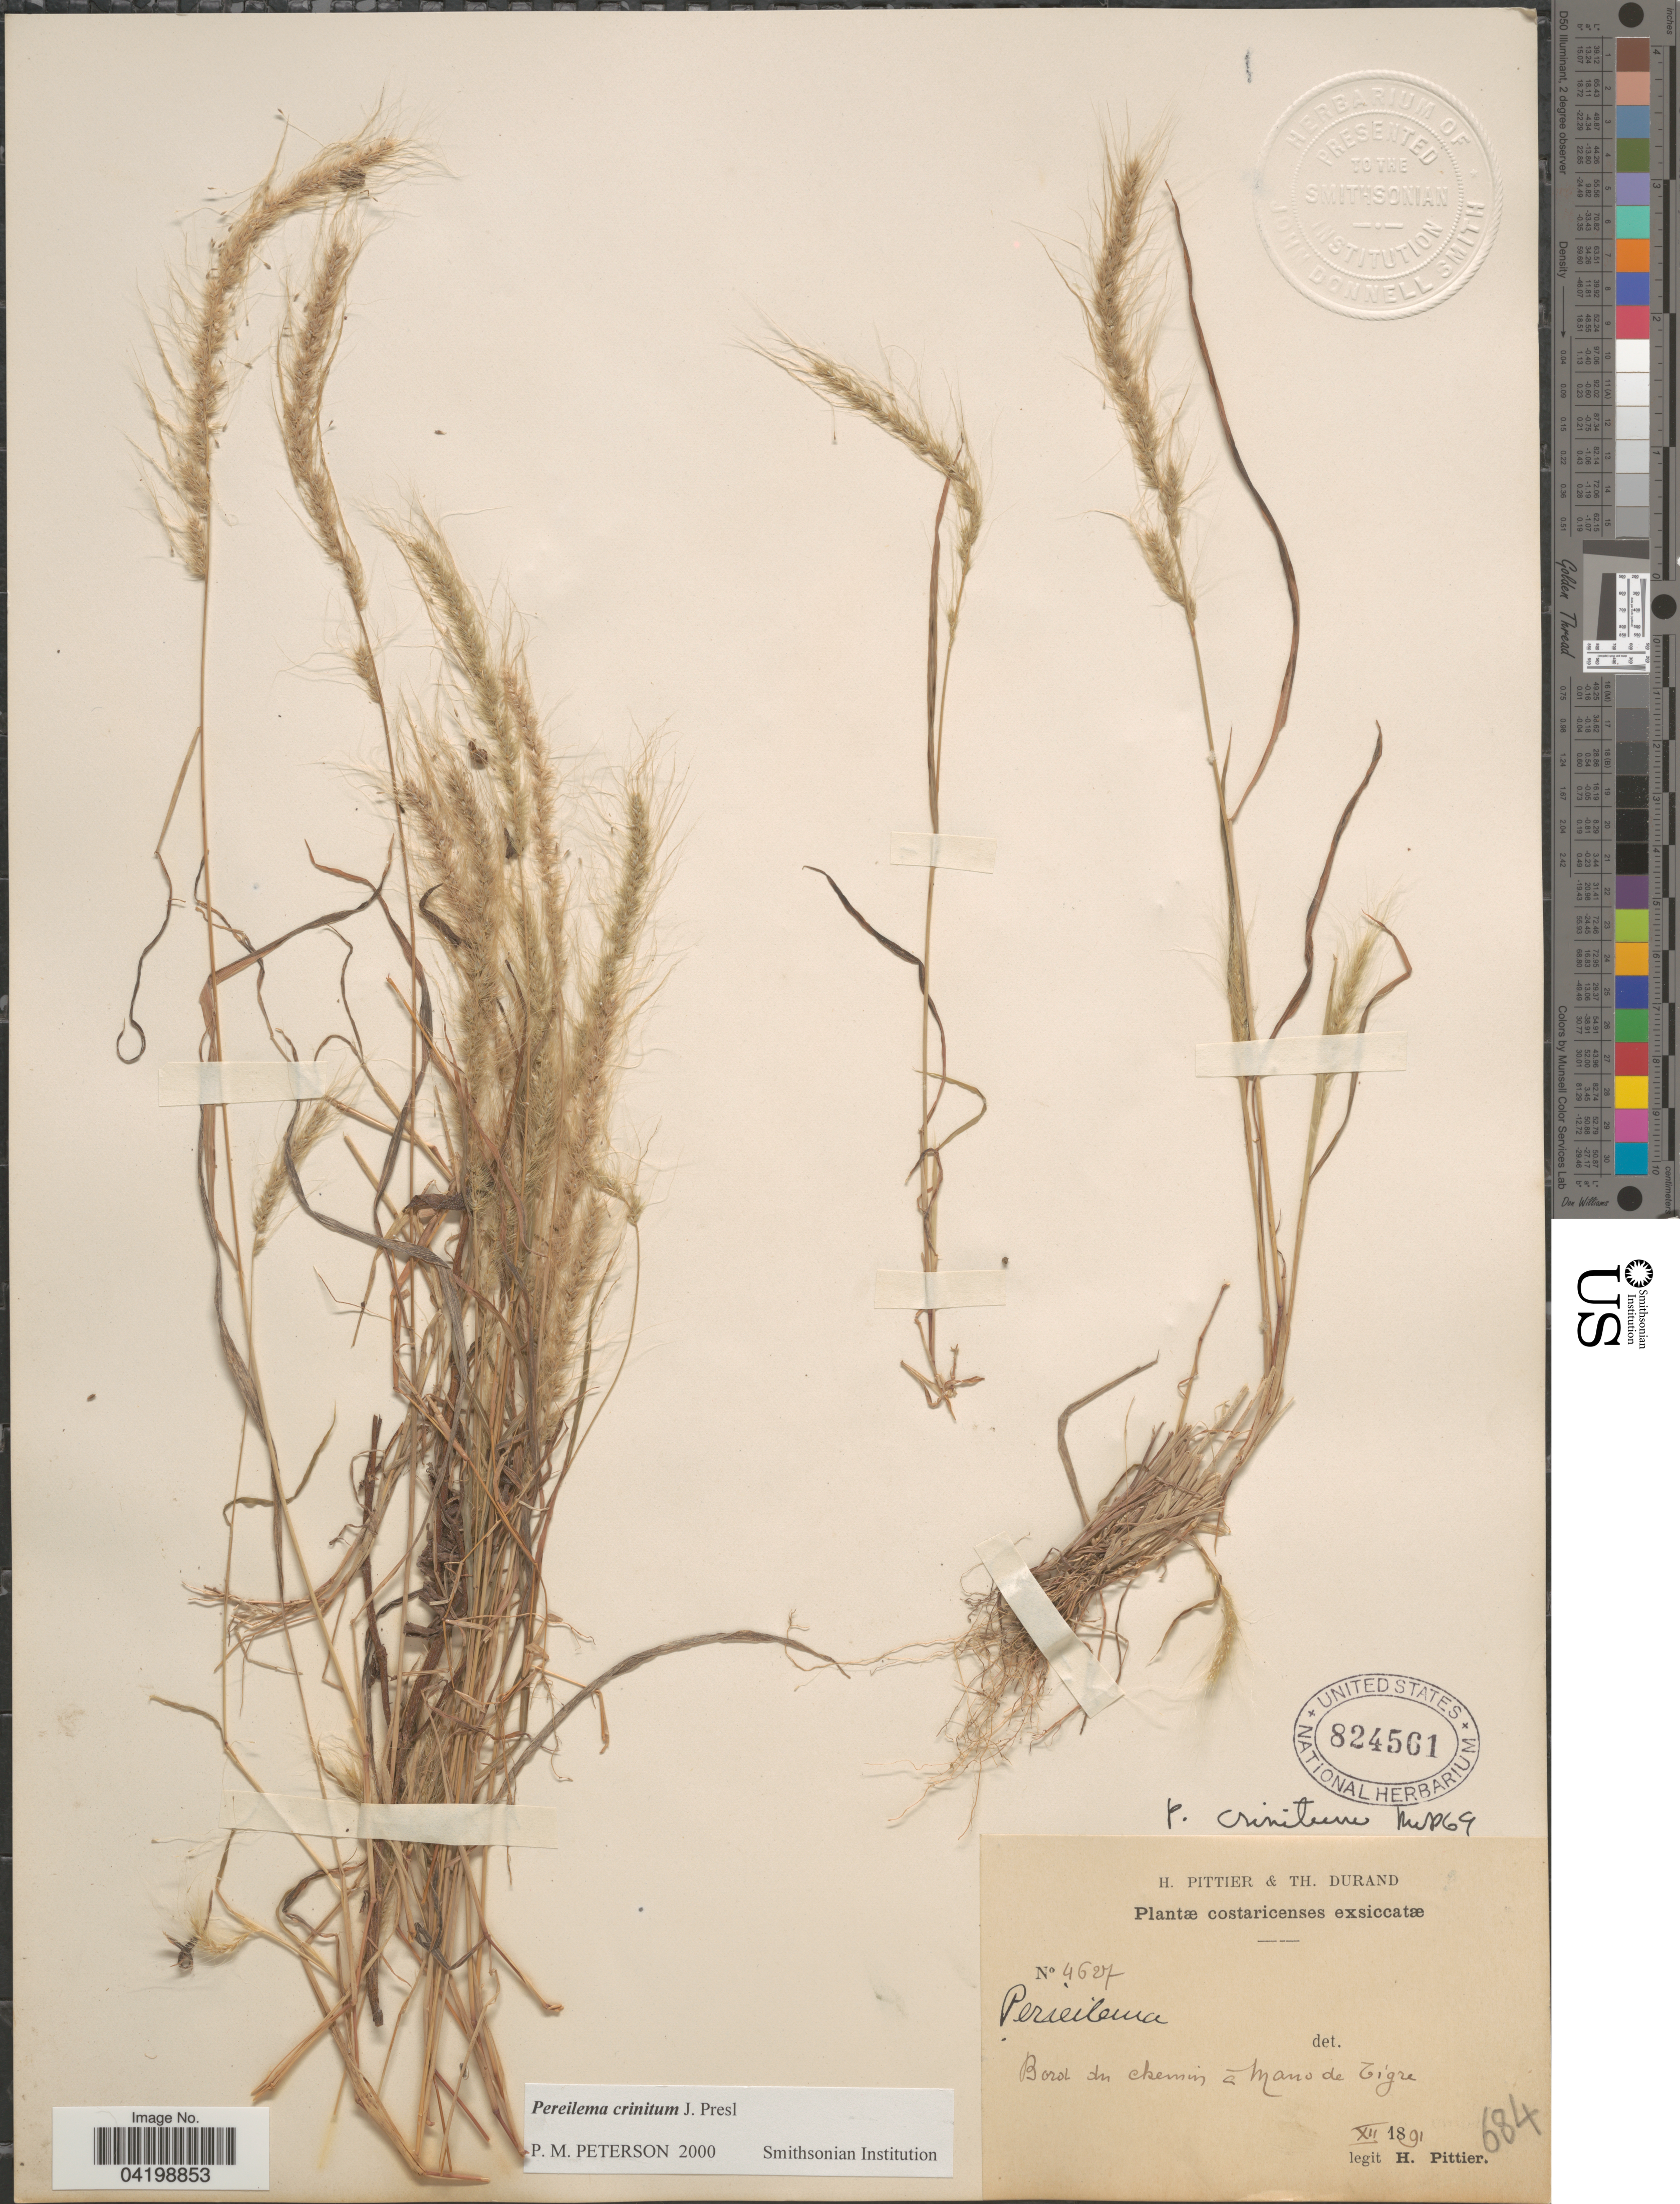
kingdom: Plantae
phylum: Tracheophyta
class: Liliopsida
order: Poales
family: Poaceae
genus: Muhlenbergia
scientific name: Muhlenbergia pereilema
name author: P.M. Peterson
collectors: H. F. Pittier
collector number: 4627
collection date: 1891-12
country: Costa Rica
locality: Bord du chemin à Mano de Tigre.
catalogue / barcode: US 824561